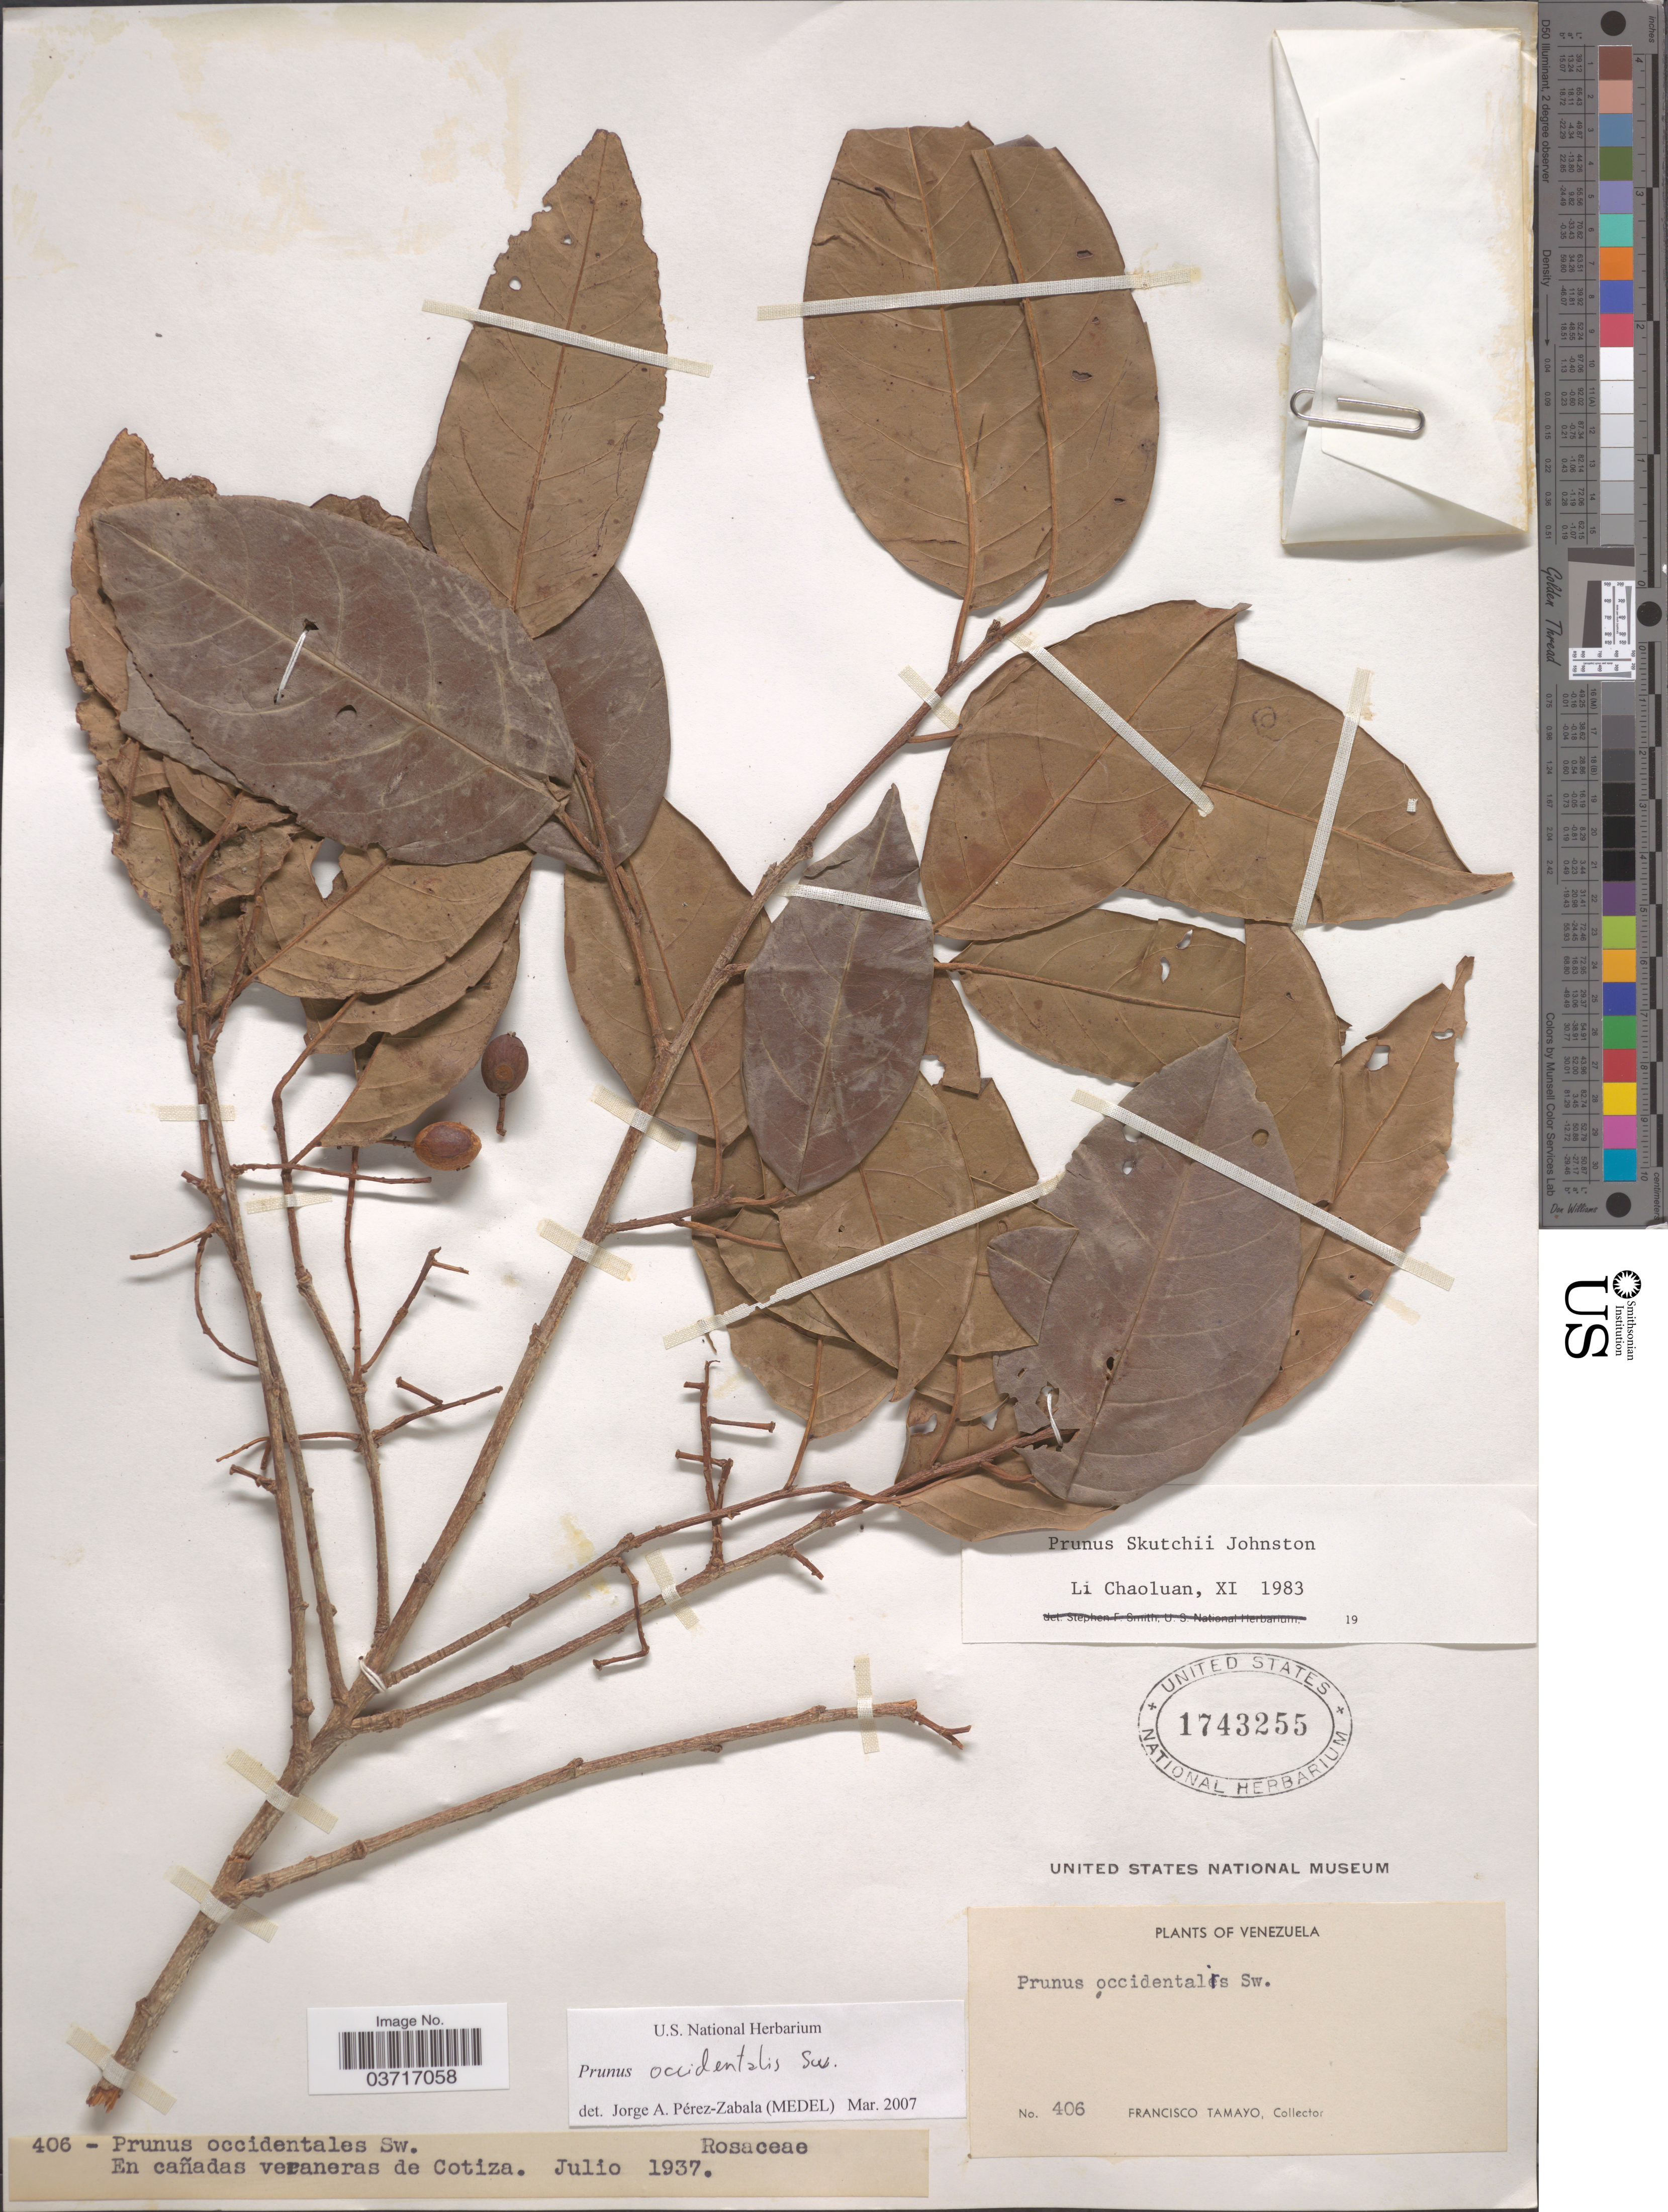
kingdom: Plantae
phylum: Tracheophyta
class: Magnoliopsida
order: Rosales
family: Rosaceae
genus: Prunus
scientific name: Prunus occidentalis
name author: Sw.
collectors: F. Tamayo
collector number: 406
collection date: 1937-07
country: Venezuela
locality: En cañadas veraneras de Cotiza.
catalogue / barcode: US 1743255